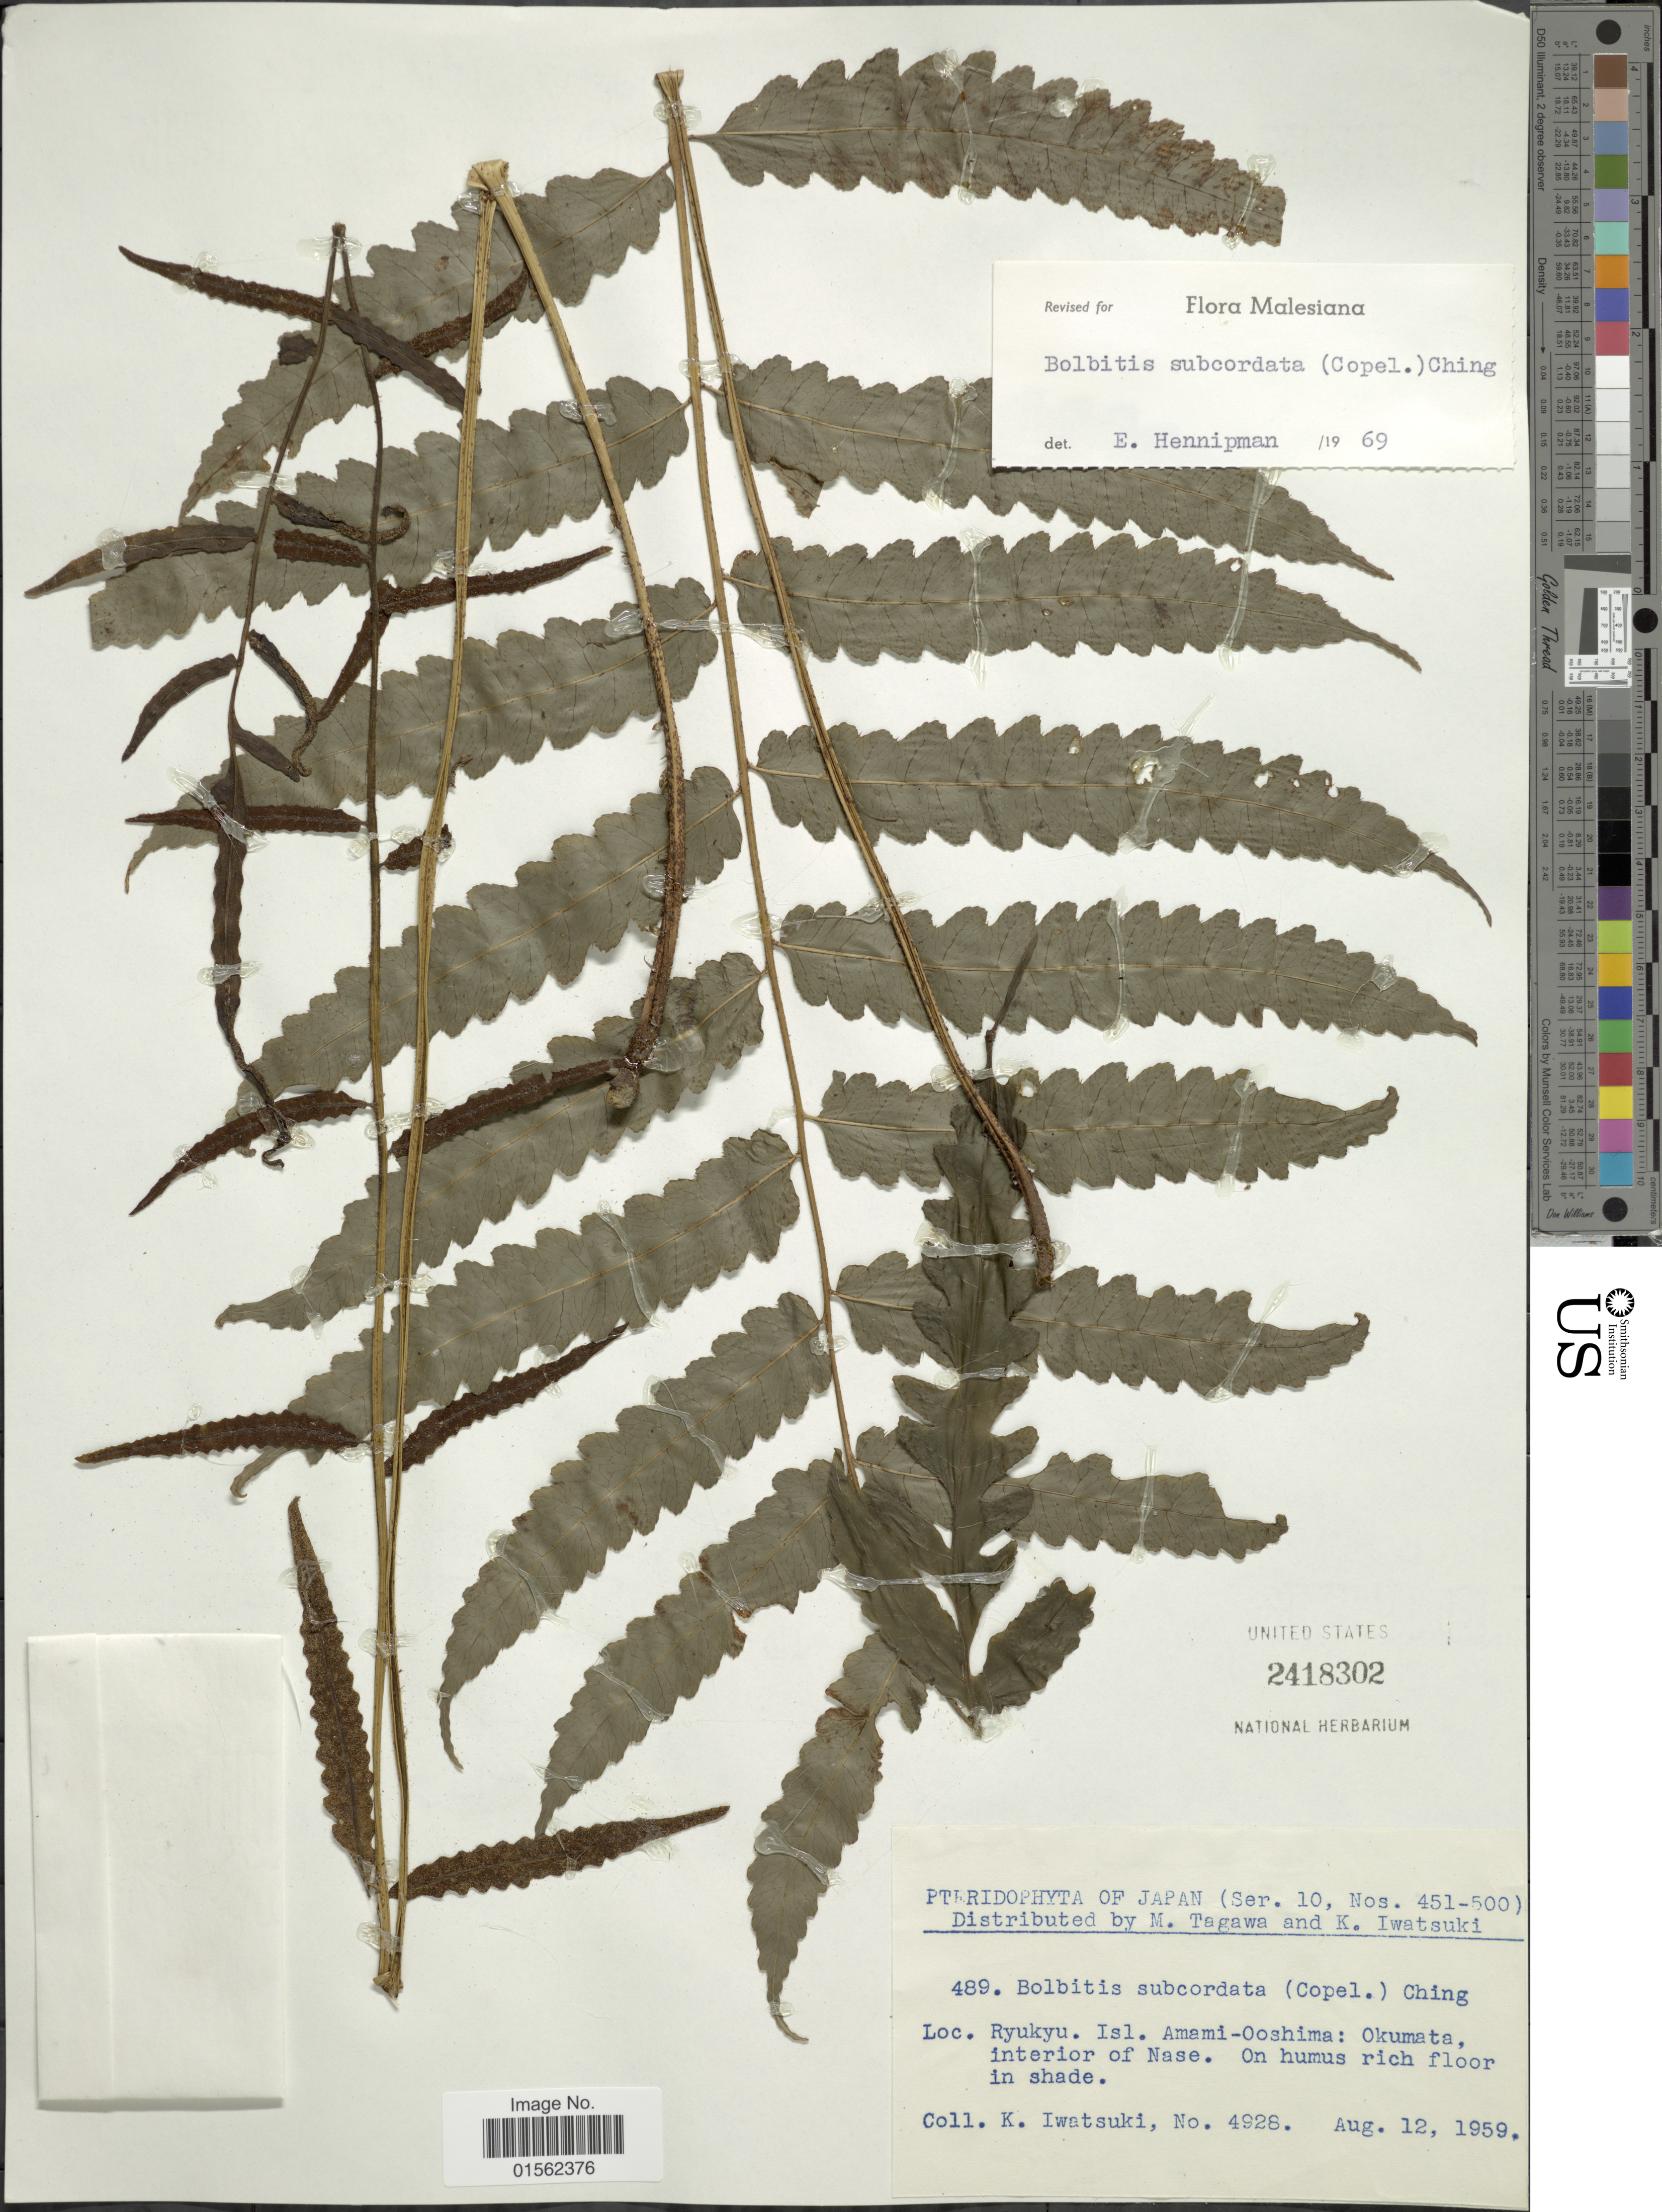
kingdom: Plantae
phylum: Tracheophyta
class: Polypodiopsida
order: Polypodiales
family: Dryopteridaceae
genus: Bolbitis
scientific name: Bolbitis subcordata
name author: (Copel.) Ching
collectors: K. Iwatsuki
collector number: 4928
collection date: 1959-08-12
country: Japan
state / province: Okinawa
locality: Ryukyu, Isl. Amami-Ooshima: Okumata, interior of Nase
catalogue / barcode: US 2418302